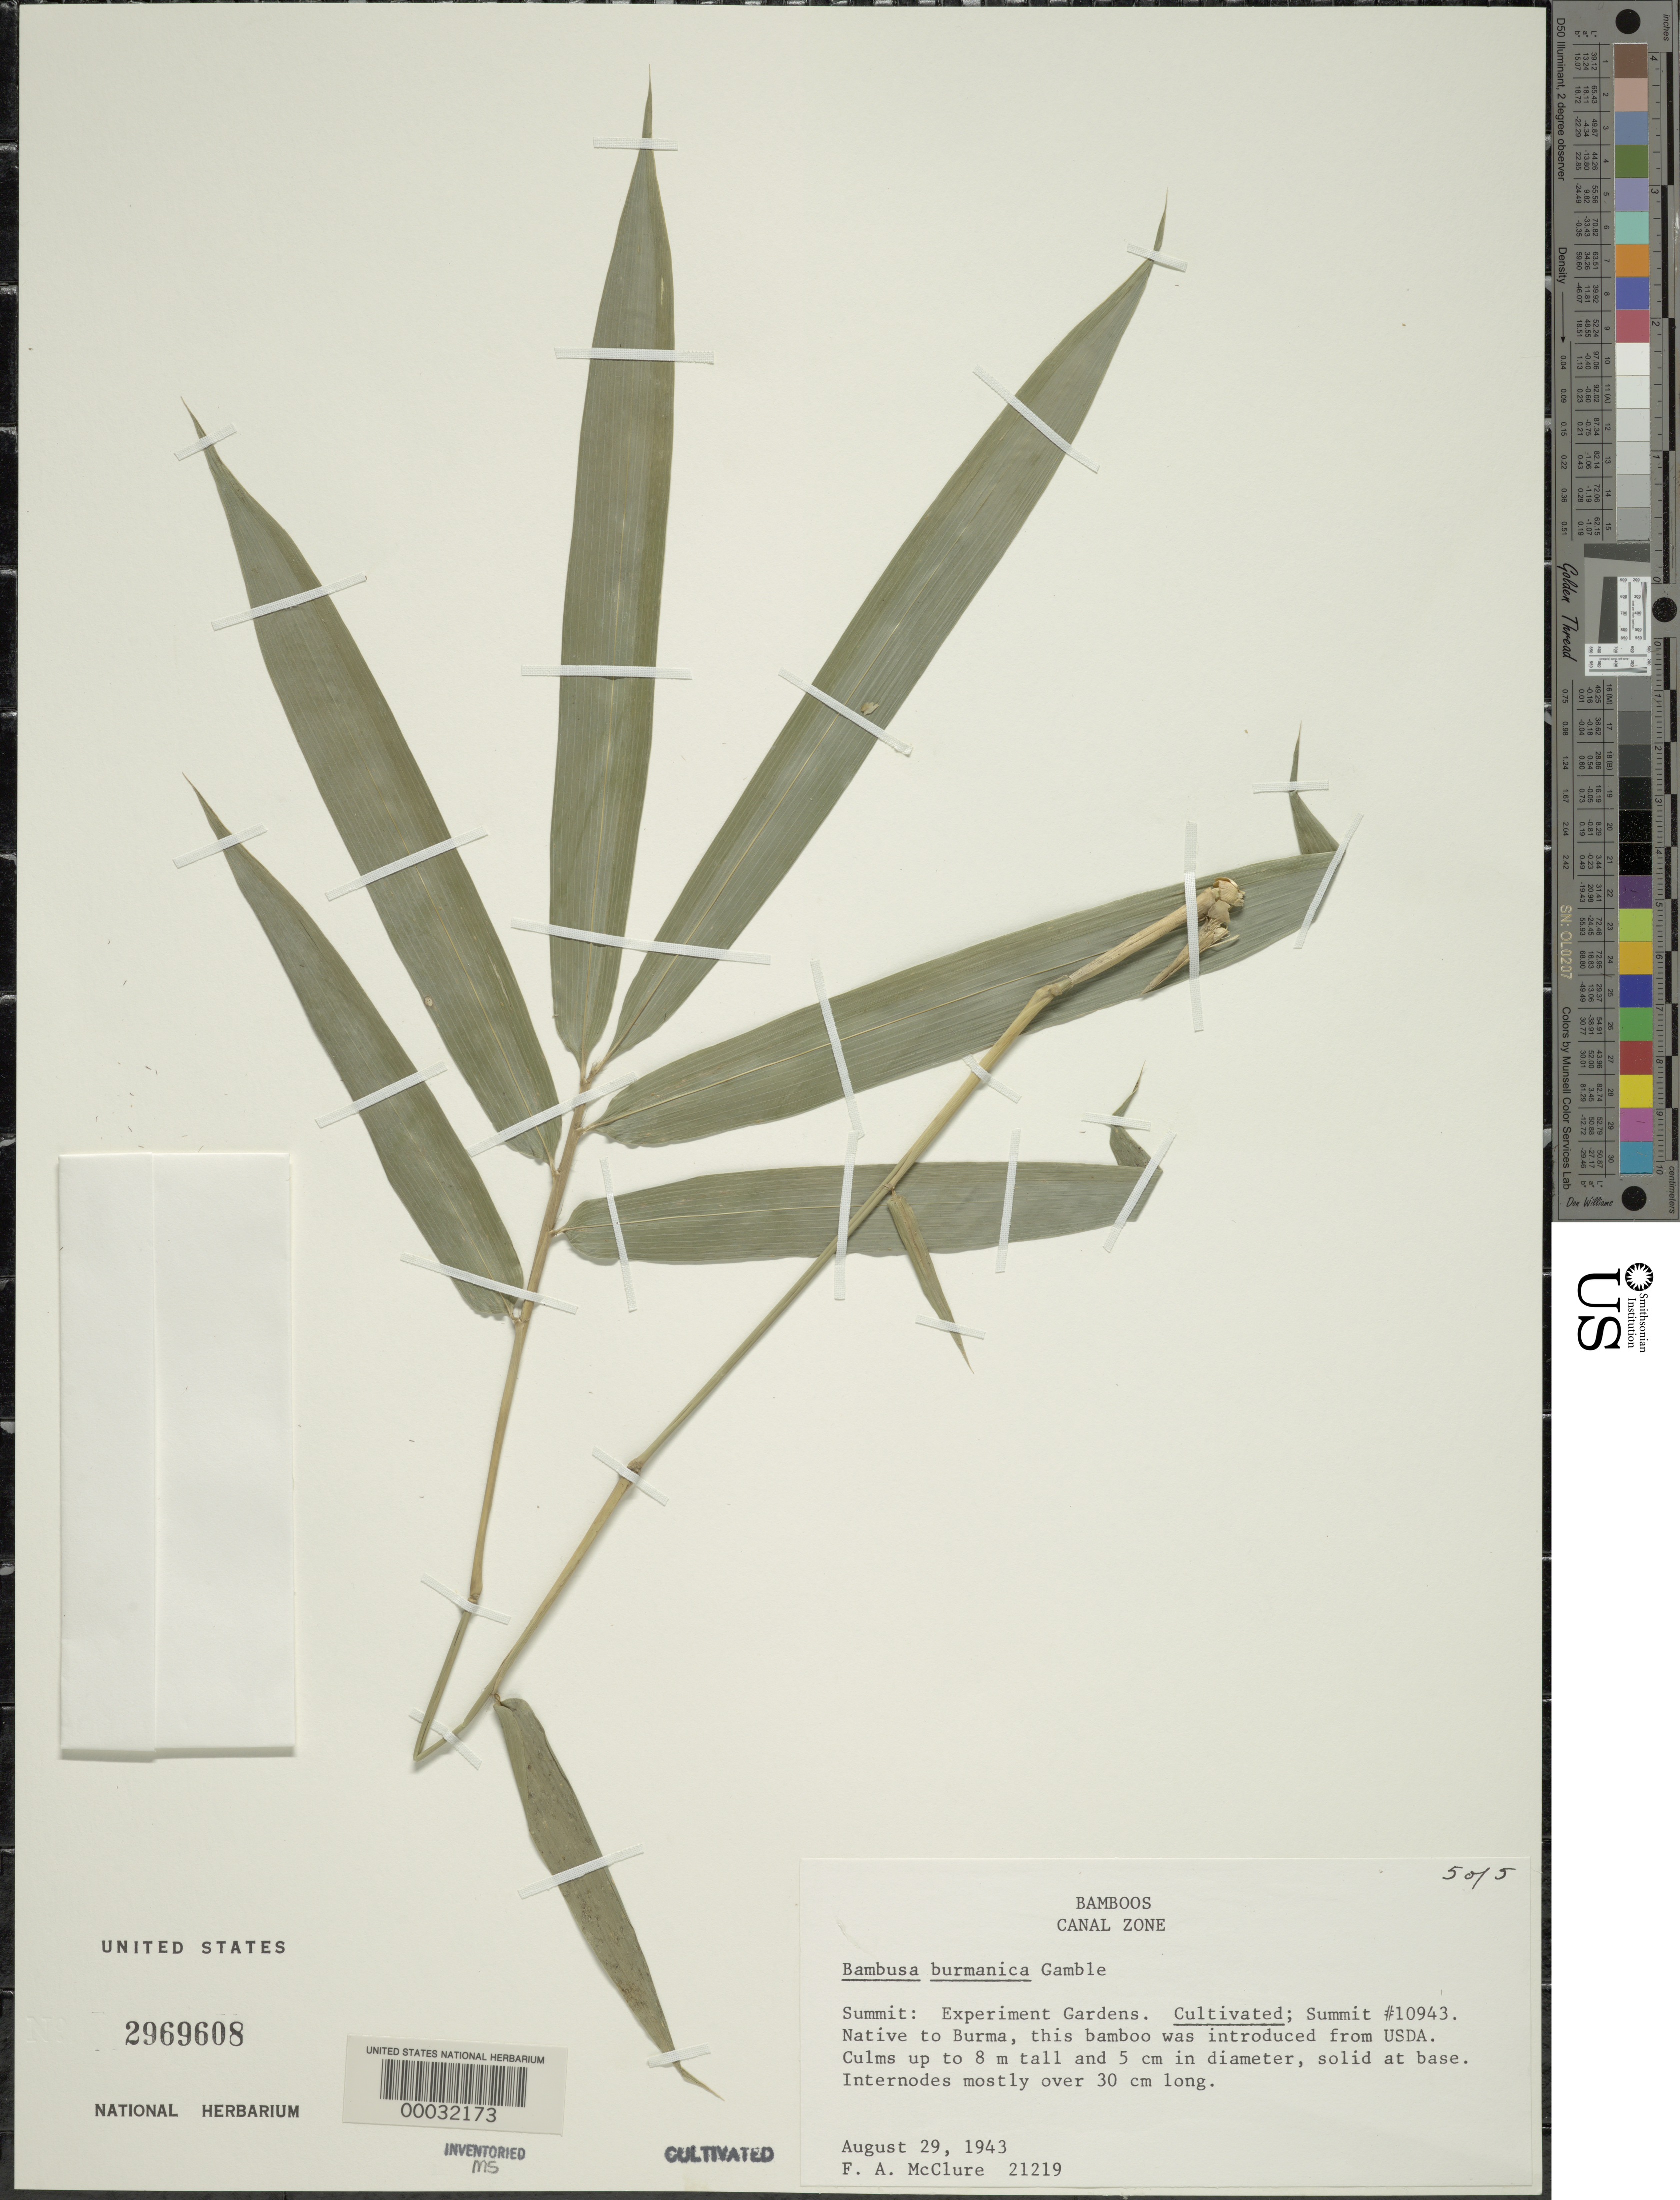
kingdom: Plantae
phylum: Tracheophyta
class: Liliopsida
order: Poales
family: Poaceae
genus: Bambusa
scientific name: Bambusa burmanica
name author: Gamble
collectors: M. Henderson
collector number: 21219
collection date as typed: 29 Aug 1943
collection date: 1943-08-29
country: Panama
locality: Esperimental Gardens-summit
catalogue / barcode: US 2969608